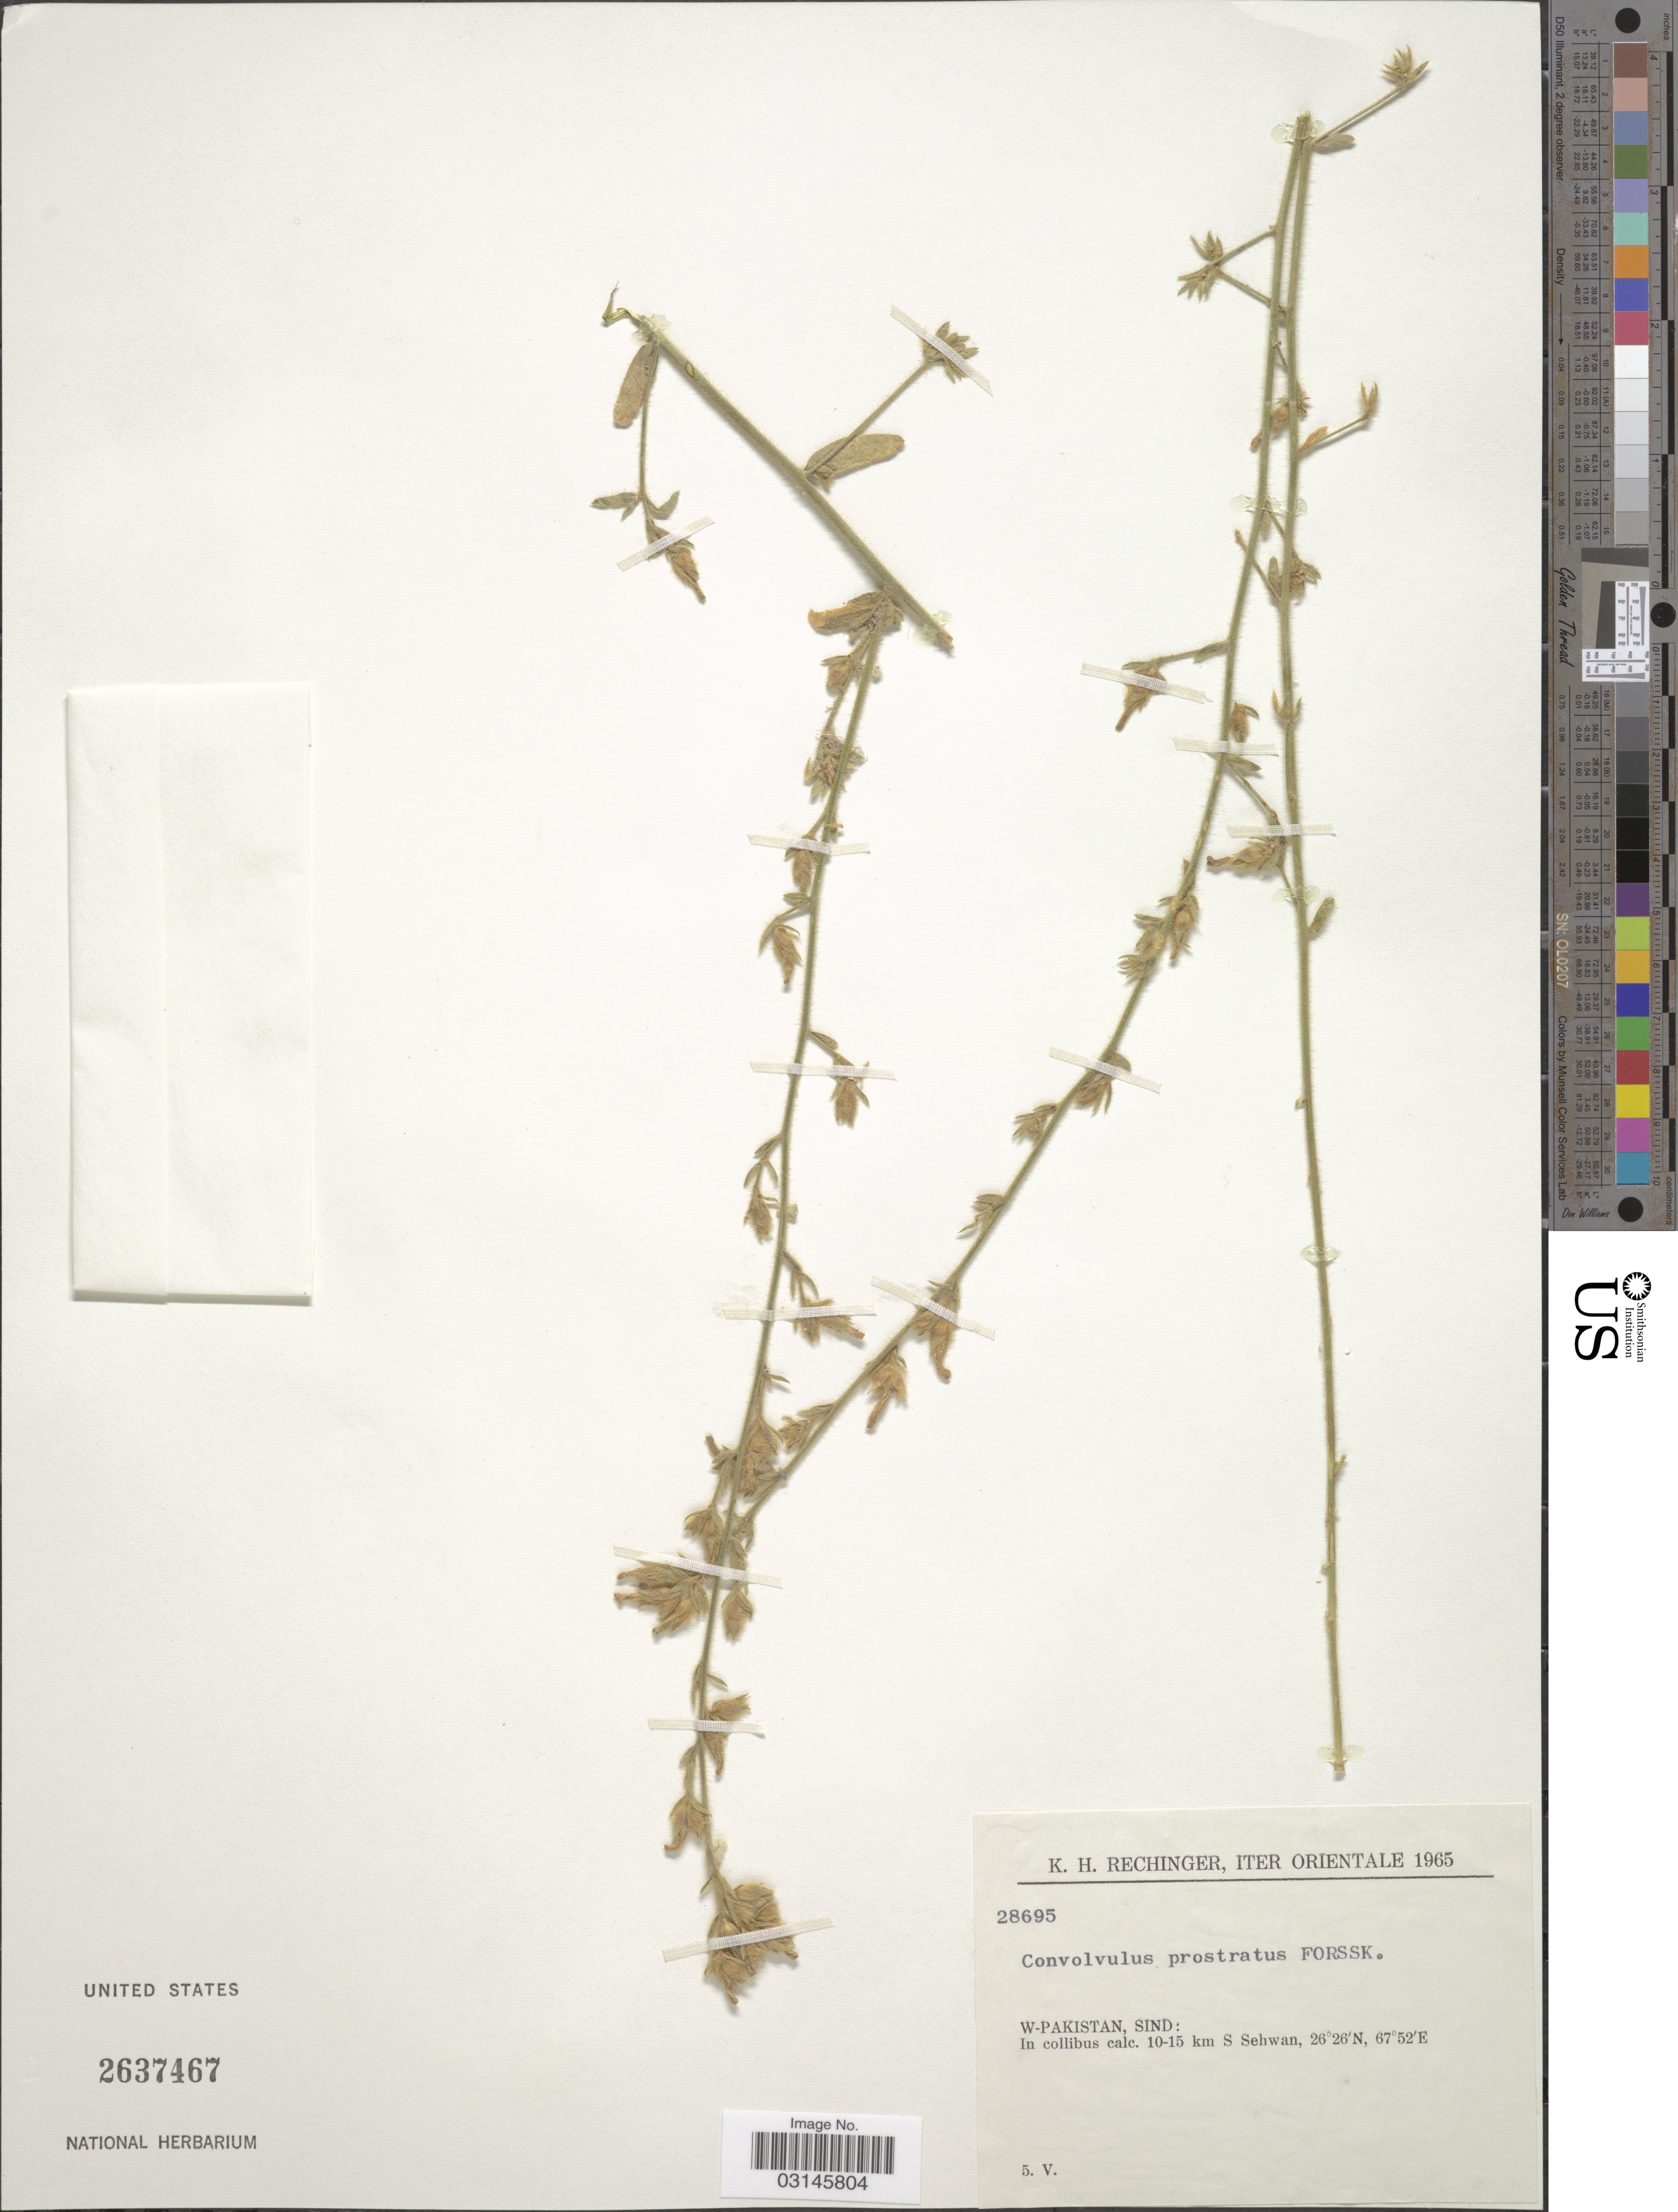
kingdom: Plantae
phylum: Tracheophyta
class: Magnoliopsida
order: Solanales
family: Convolvulaceae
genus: Convolvulus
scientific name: Convolvulus prostratus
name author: Forssk.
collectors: K. H. Rechinger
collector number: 28695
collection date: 1965-05-05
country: Pakistan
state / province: Sindh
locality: Iter Orientale, W-Pakistan, Sind: In collibus calc. 10-15 km S Sehwan.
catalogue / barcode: US 2637467